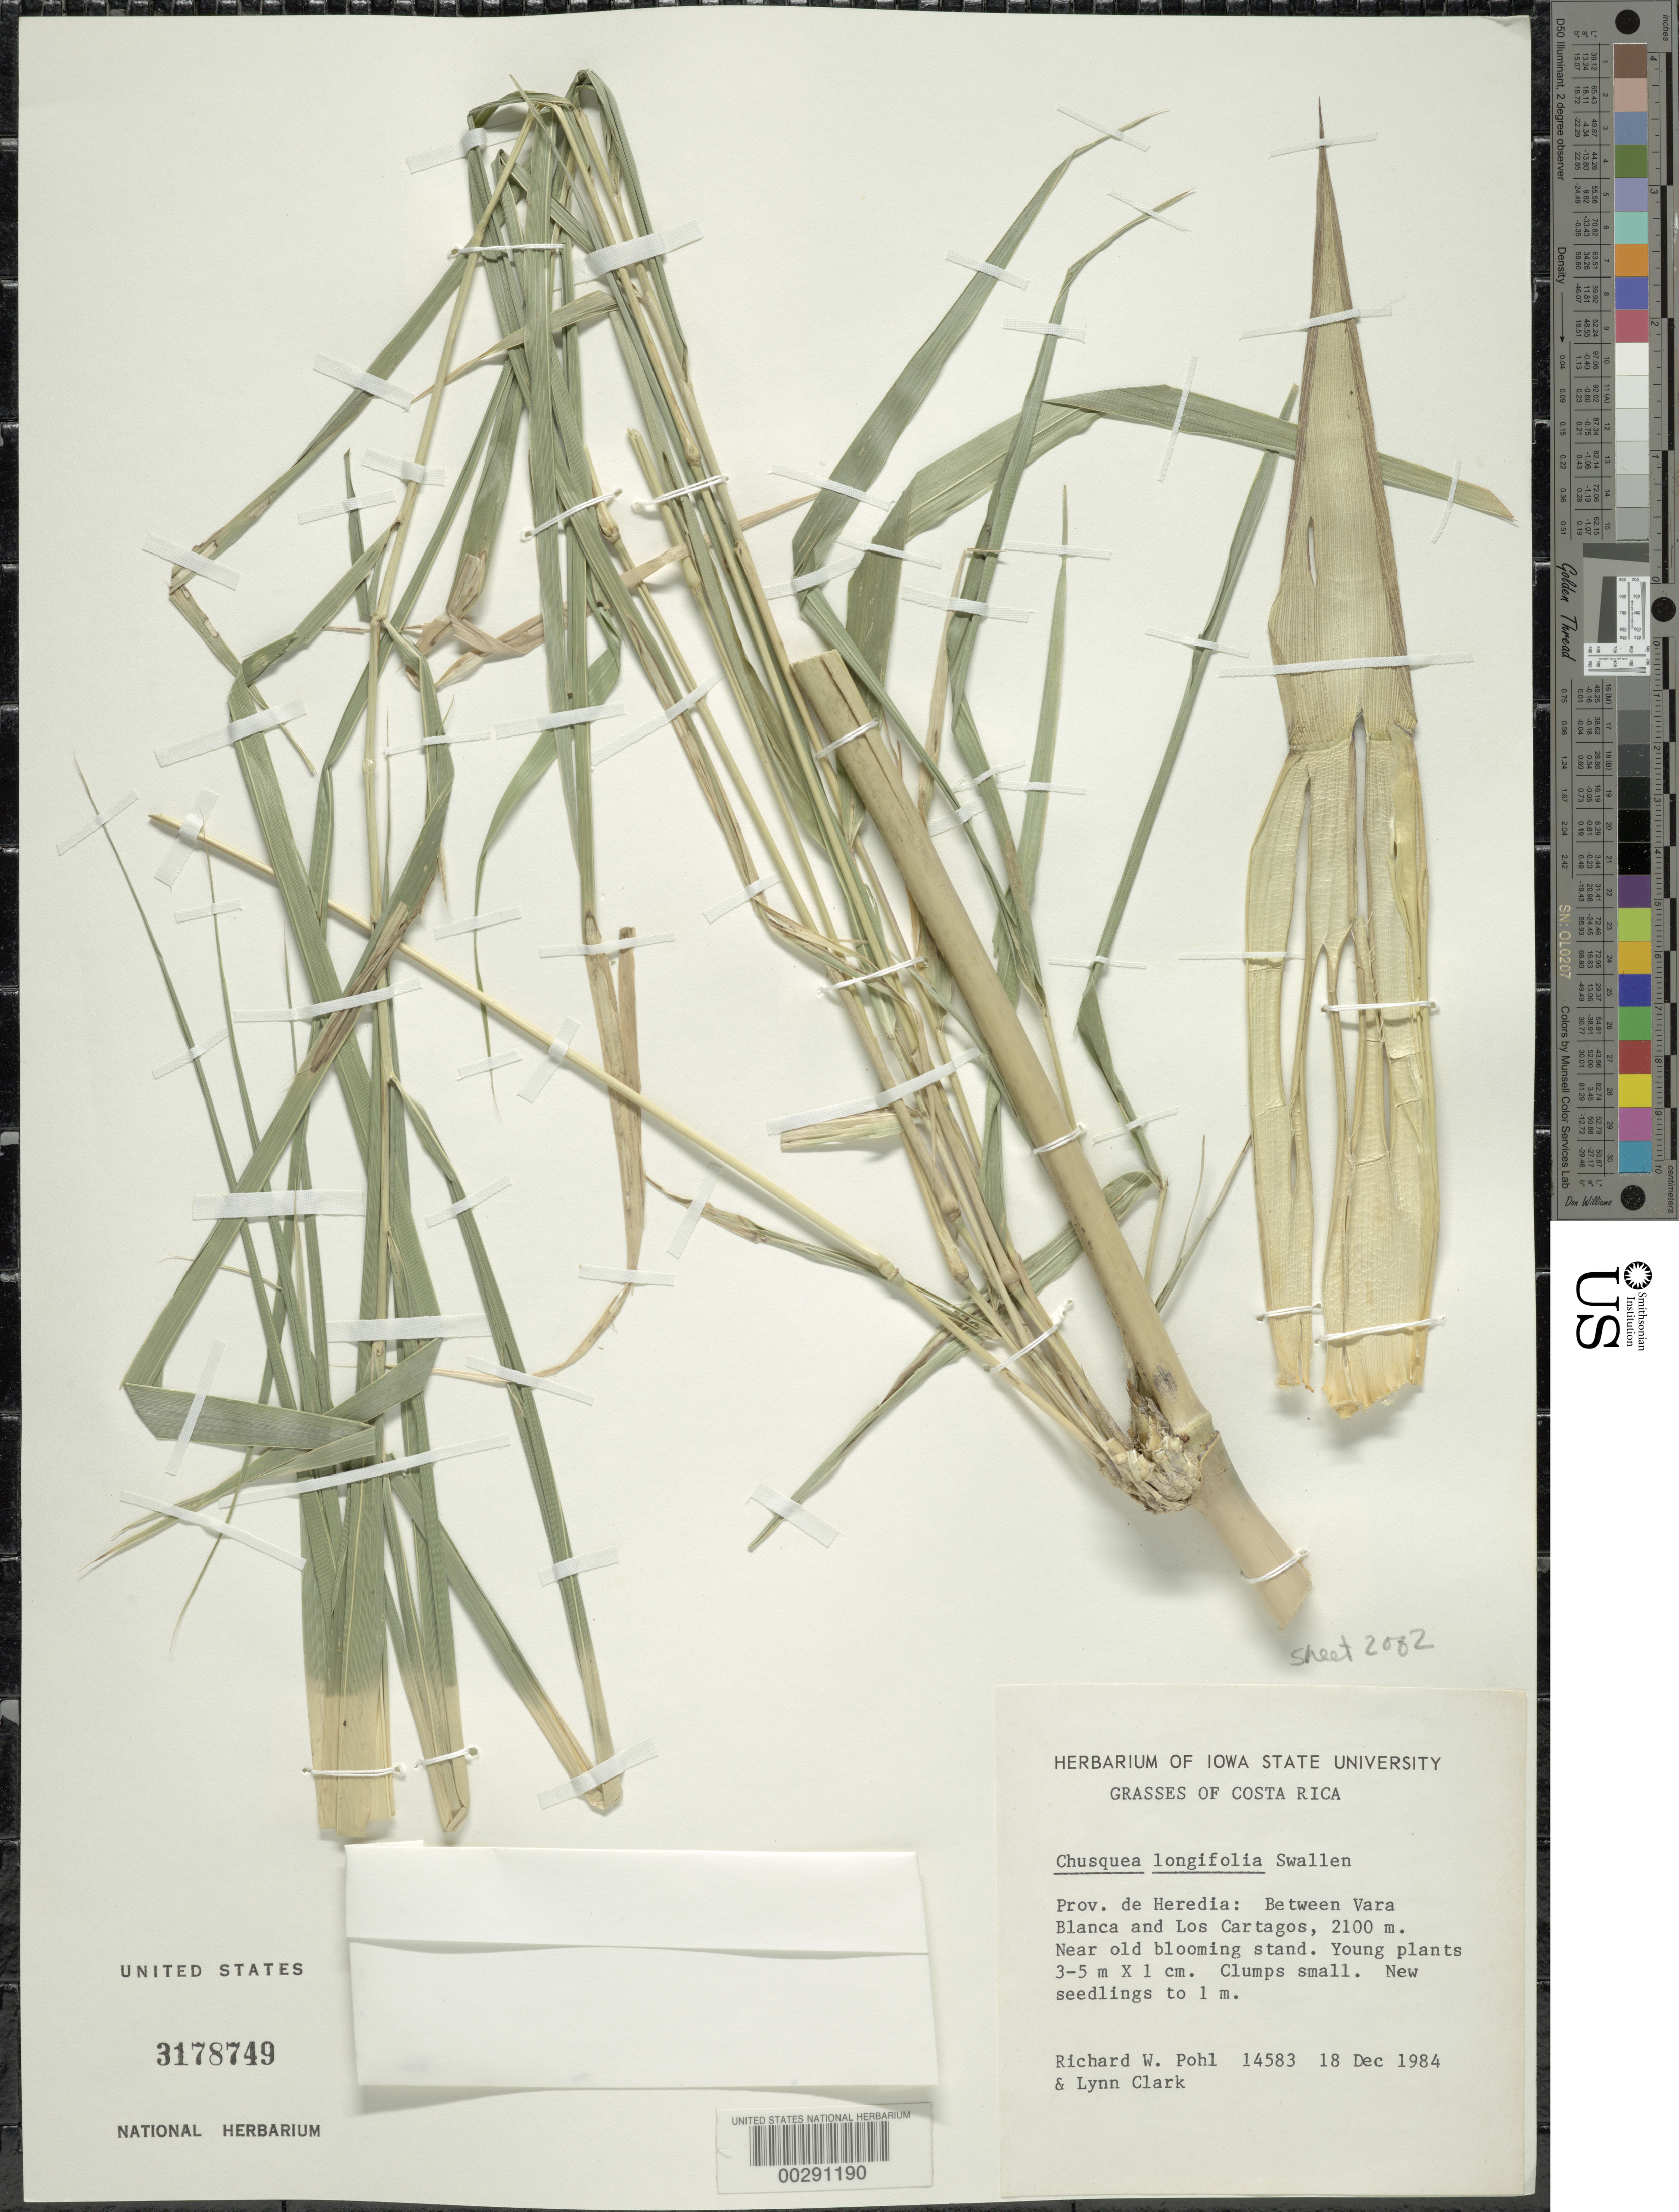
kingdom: Plantae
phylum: Tracheophyta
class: Liliopsida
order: Poales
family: Poaceae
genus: Chusquea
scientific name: Chusquea longifolia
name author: Swallen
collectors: R. W. Pohl & L. G. Clark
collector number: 14583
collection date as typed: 18 Dec 1984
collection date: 1984-12-18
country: Costa Rica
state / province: Heredia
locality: Between vara blanca and los cartagos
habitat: Near old blooming stand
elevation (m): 2100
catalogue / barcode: US 3178749